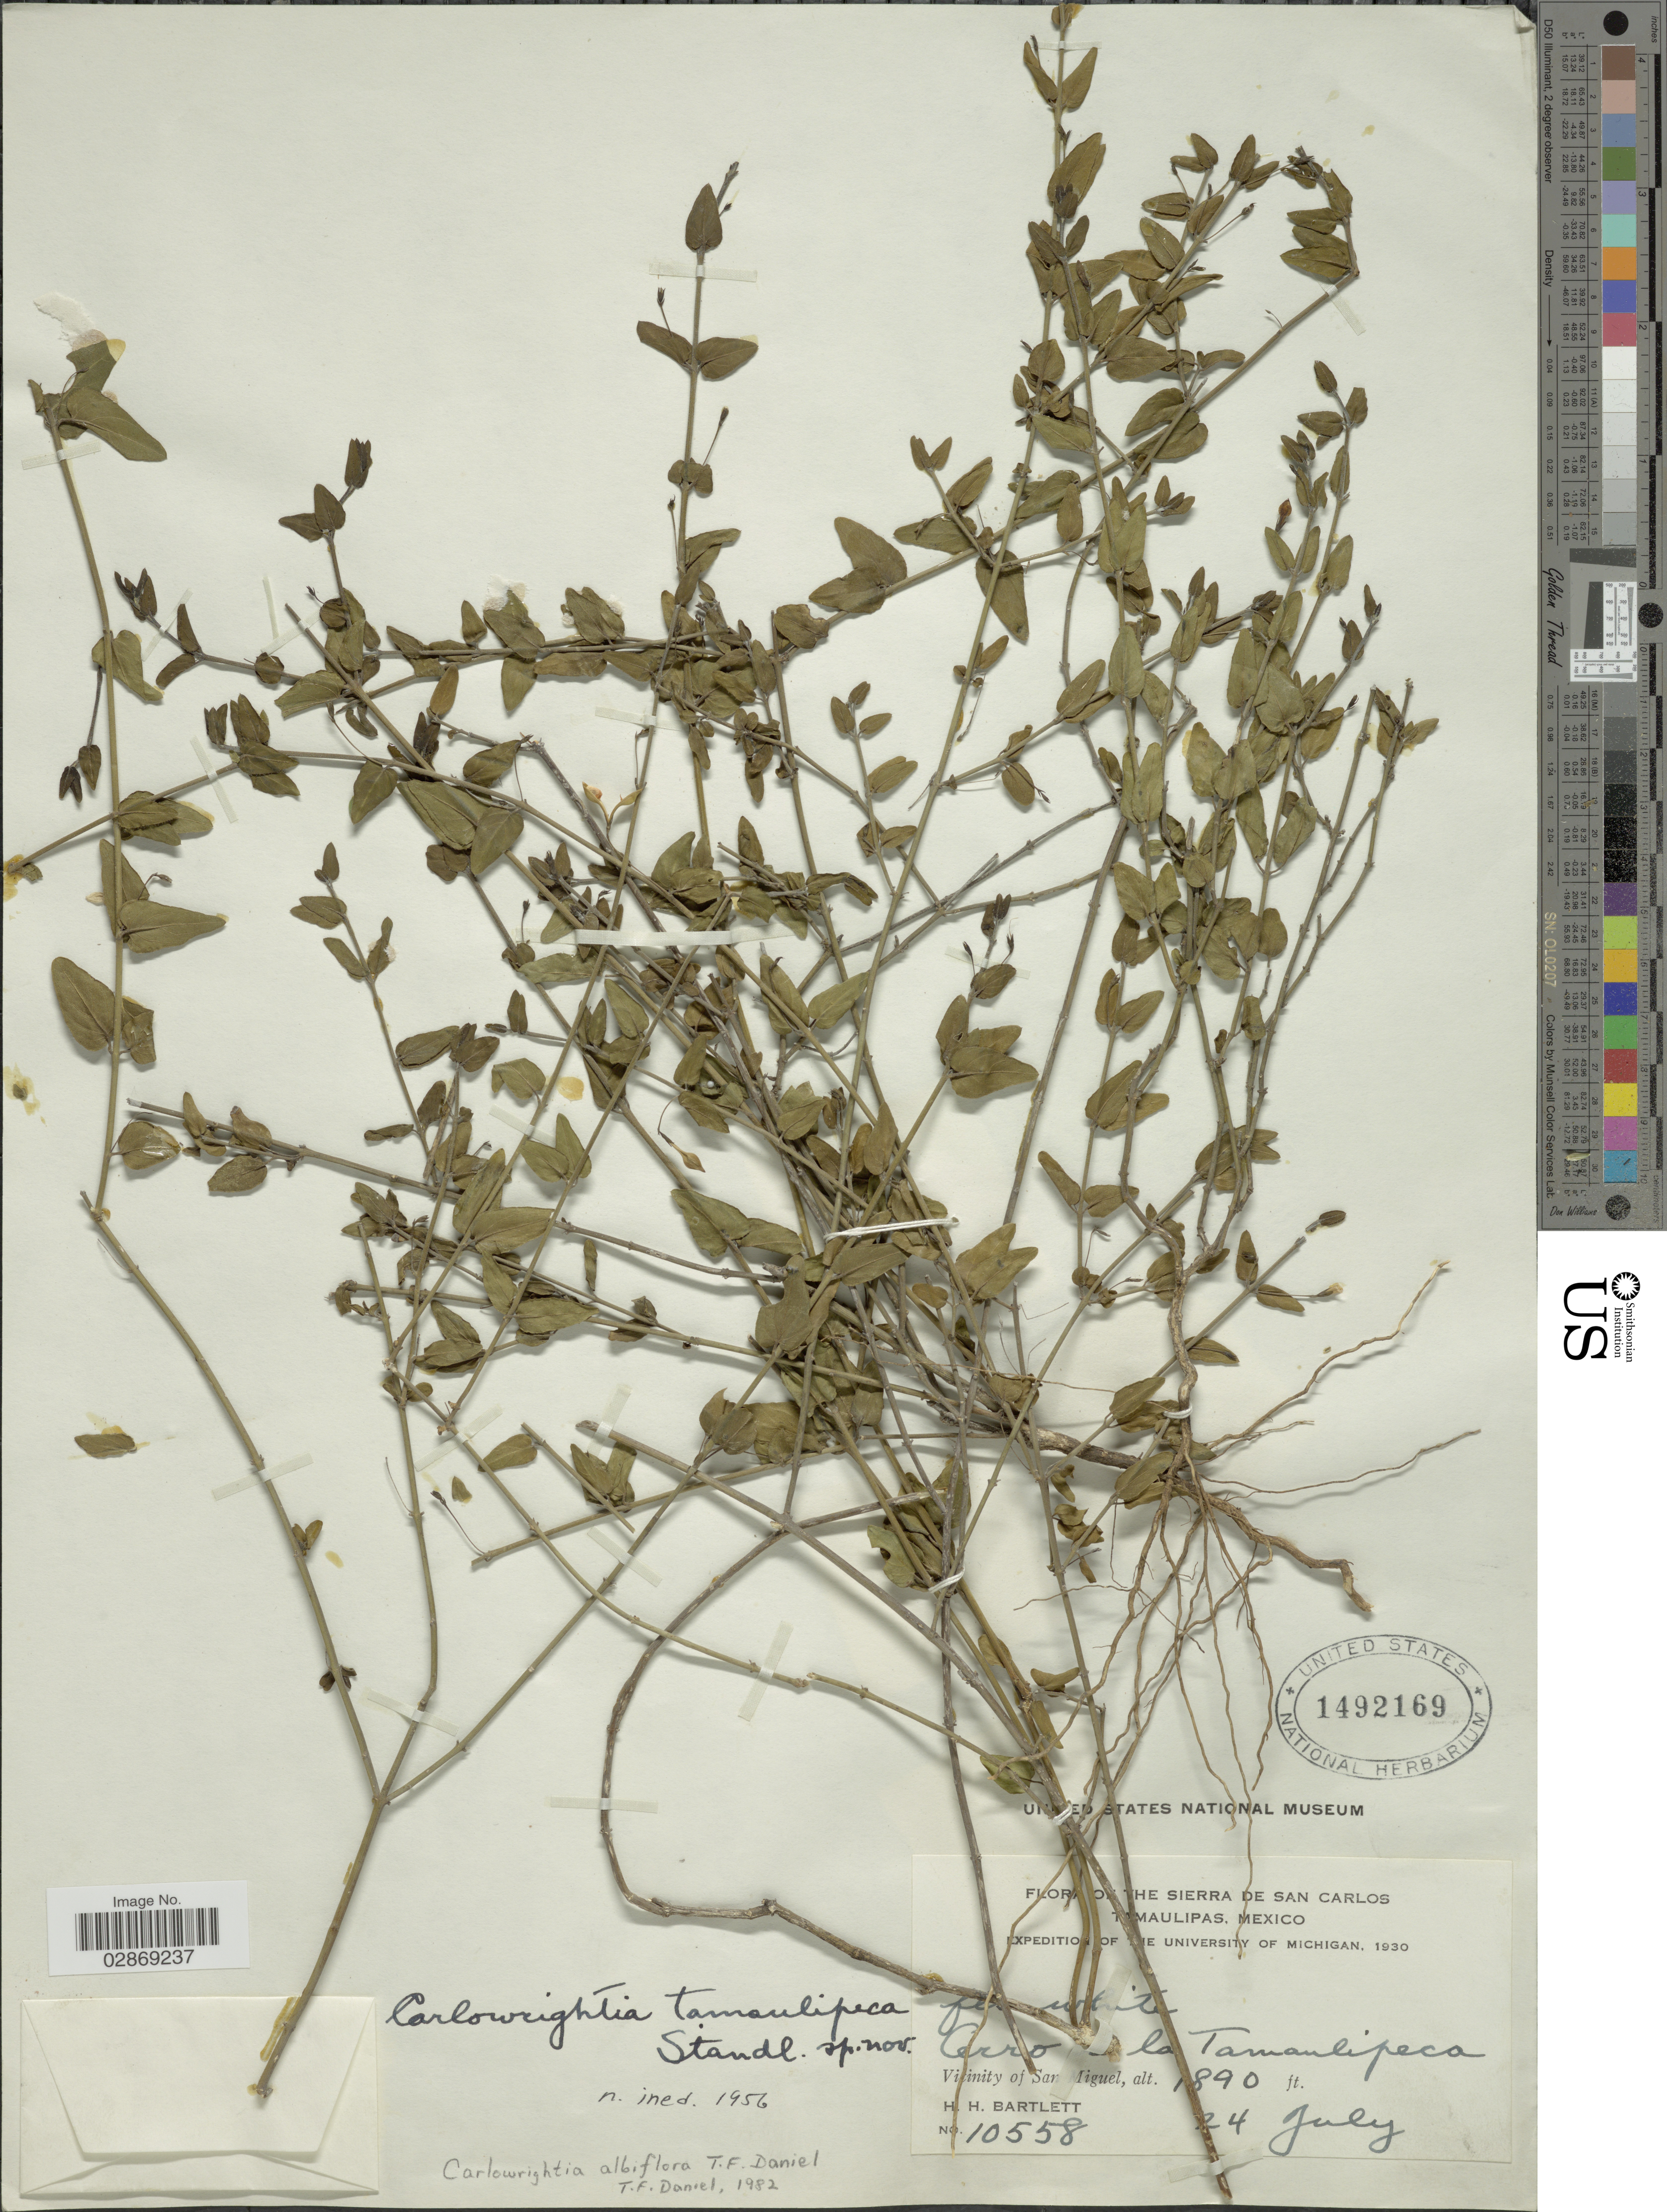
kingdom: Plantae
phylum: Tracheophyta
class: Magnoliopsida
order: Lamiales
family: Acanthaceae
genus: Carlowrightia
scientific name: Carlowrightia albiflora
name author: T.F. Daniel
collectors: H. H. Bartlett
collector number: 10558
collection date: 1930-07-24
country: Mexico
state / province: Tamaulipas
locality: The Sierra de San Carlos, Cerro de la Tamaulipeca, Vicinity of San Miguel.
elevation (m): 576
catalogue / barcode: US 1492169